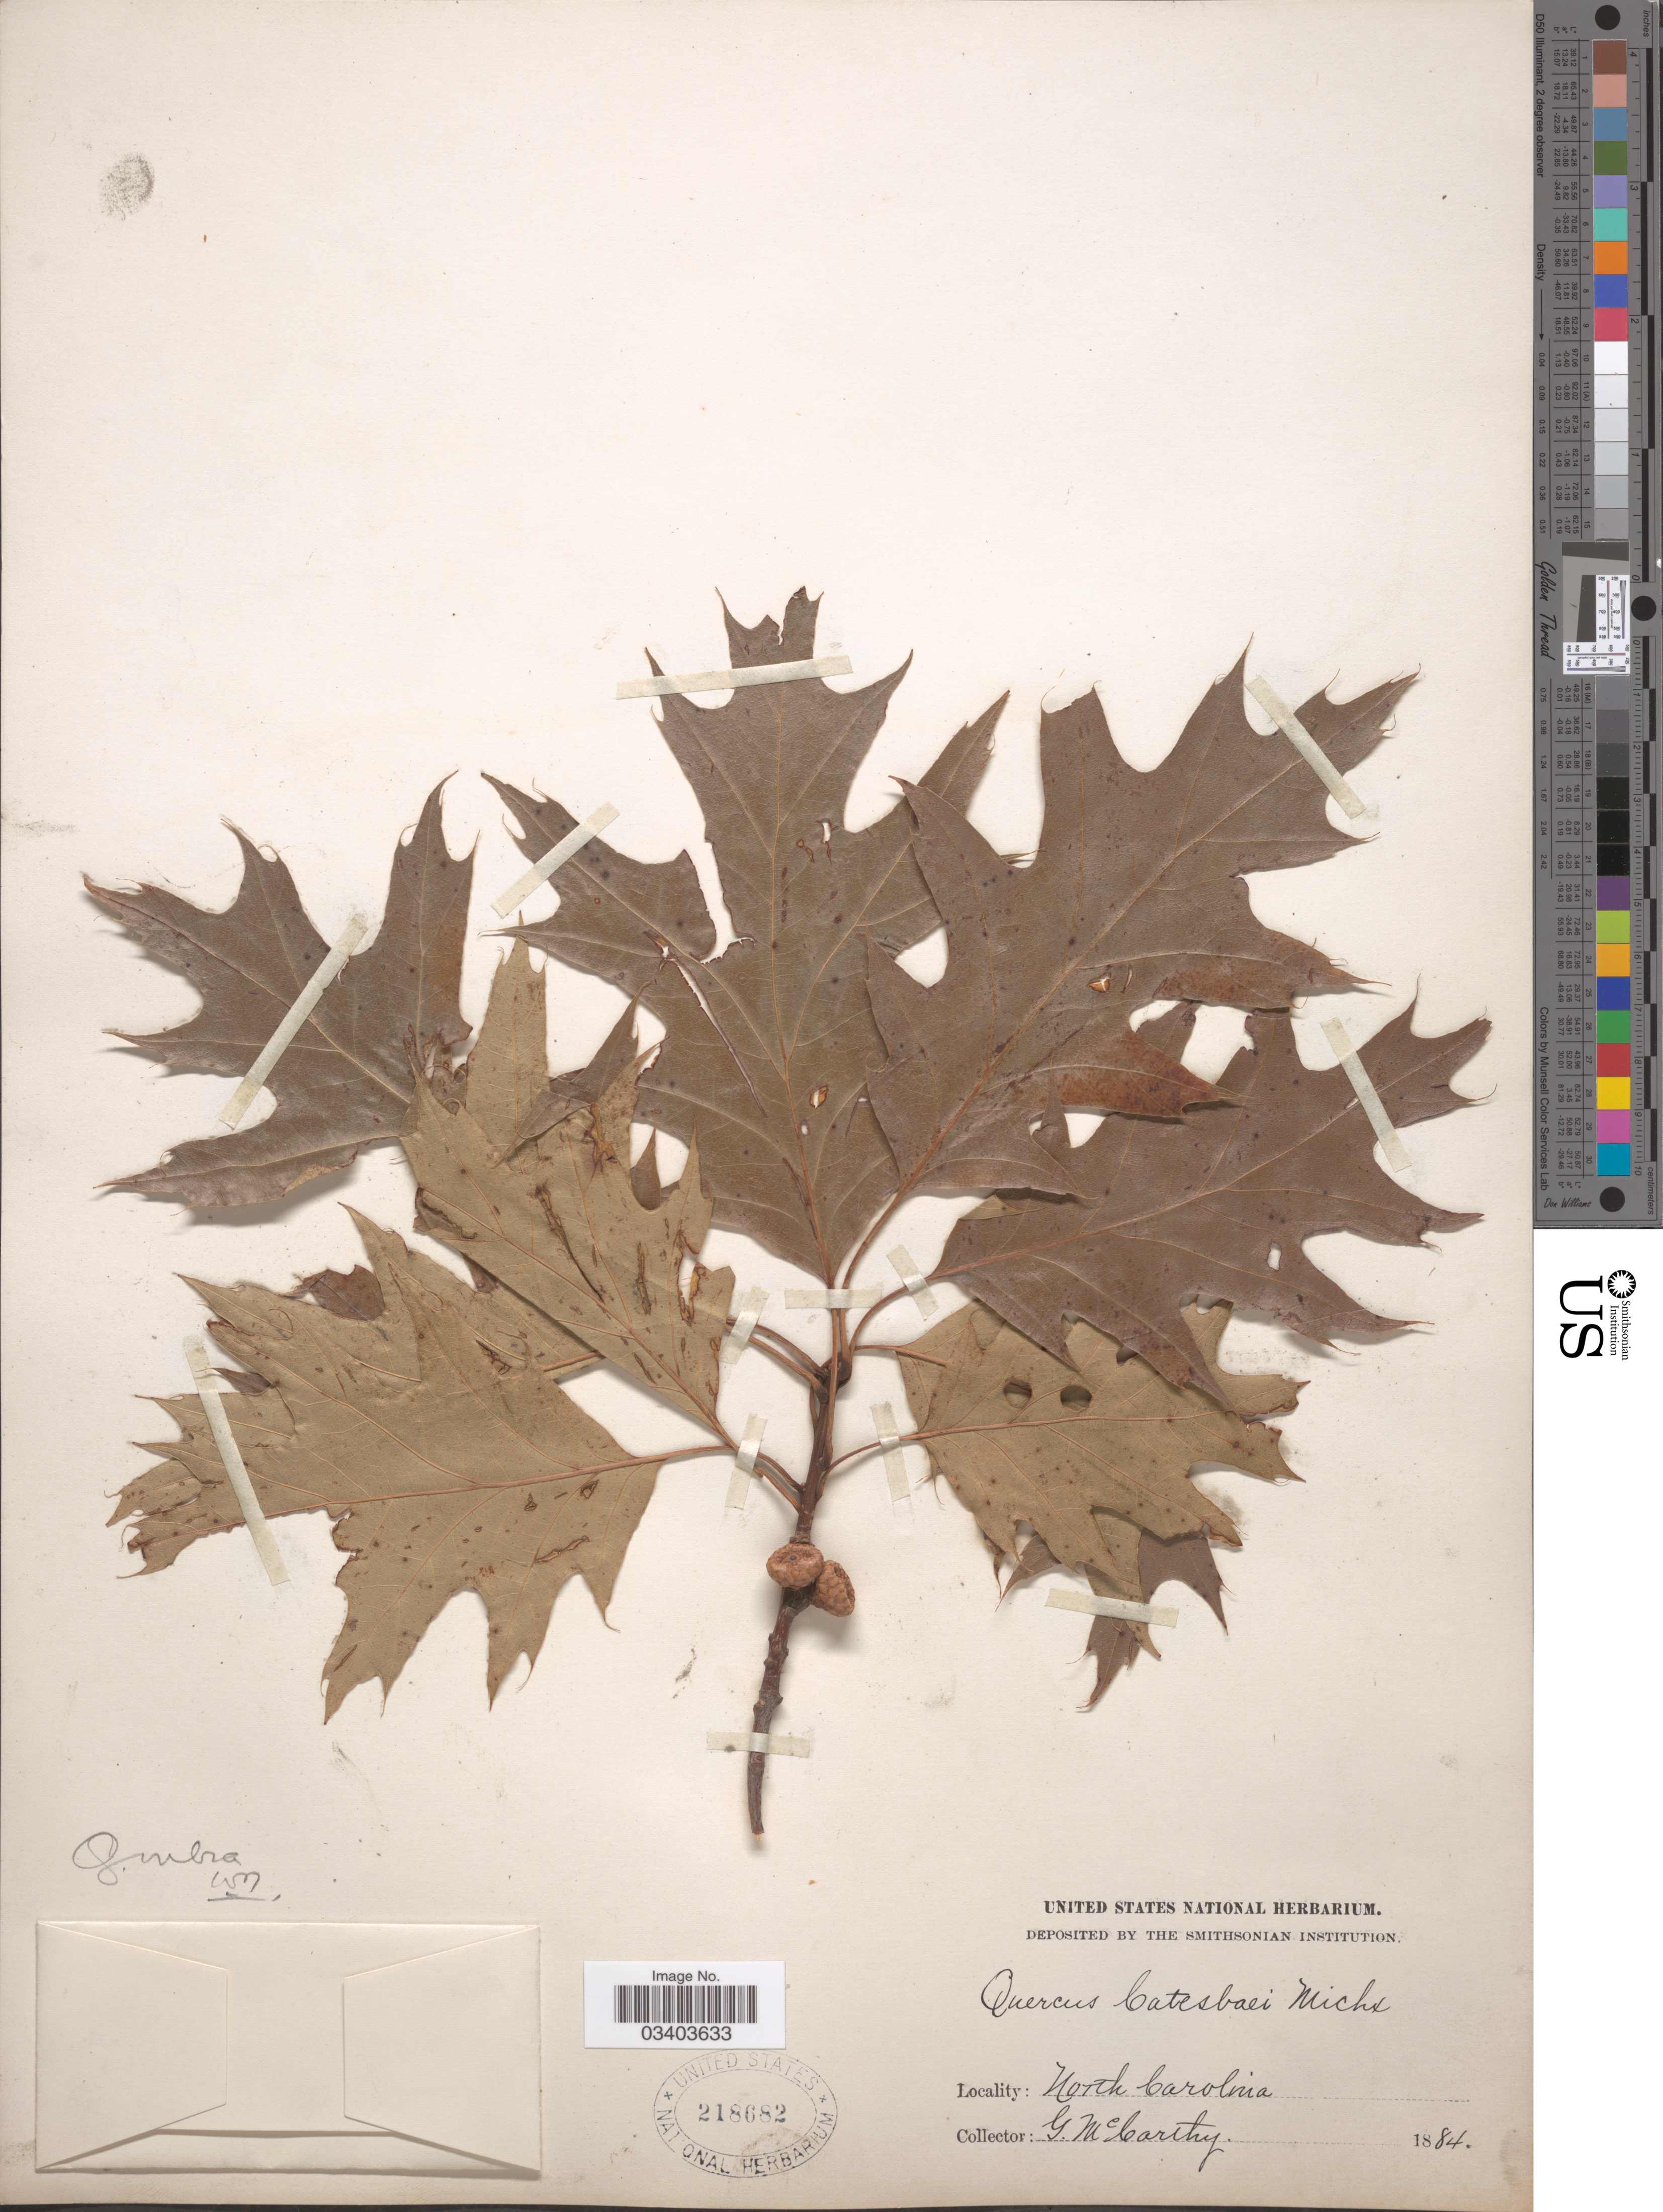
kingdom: Plantae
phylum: Tracheophyta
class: Magnoliopsida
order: Fagales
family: Fagaceae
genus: Quercus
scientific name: Quercus borealis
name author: F. Michx.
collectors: G. M. McCarthy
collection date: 1884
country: United States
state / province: North Carolina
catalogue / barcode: US 218682